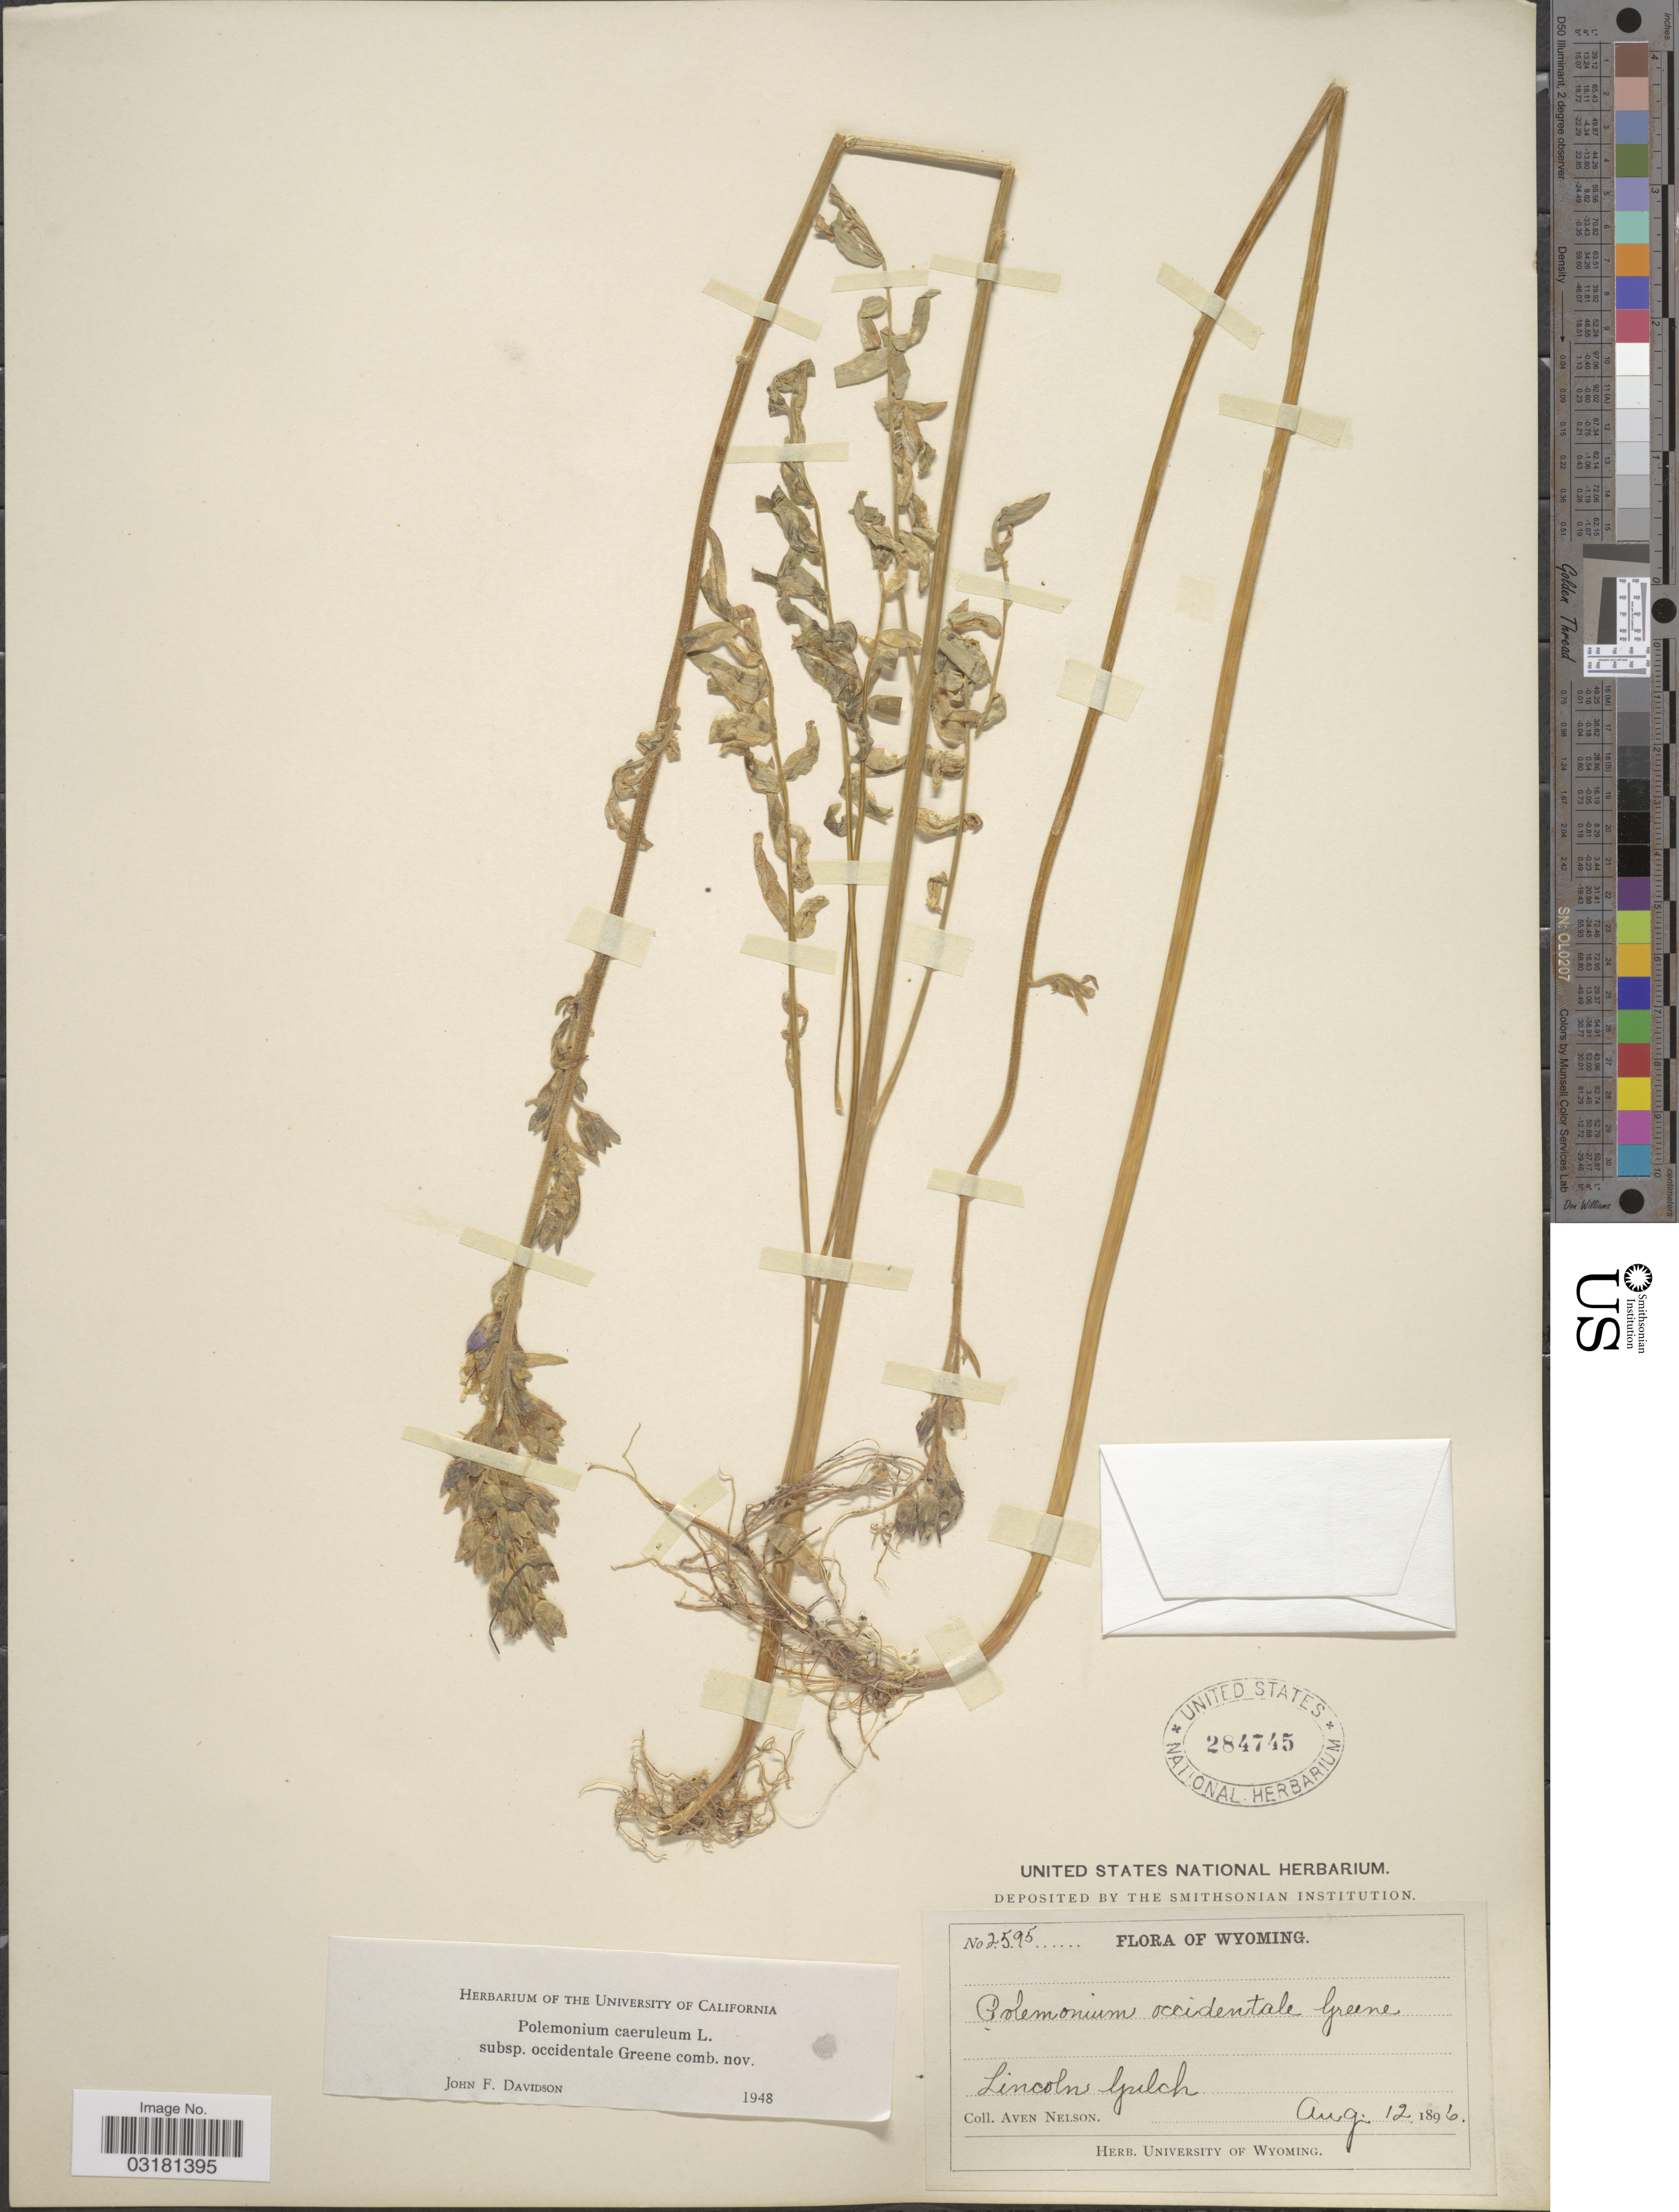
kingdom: Plantae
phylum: Tracheophyta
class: Magnoliopsida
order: Ericales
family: Polemoniaceae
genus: Polemonium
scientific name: Polemonium occidentale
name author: Greene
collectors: A. Nelson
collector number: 2595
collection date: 1896-08-12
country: United States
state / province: Wyoming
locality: Lincoln Gulch.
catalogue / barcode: US 284745